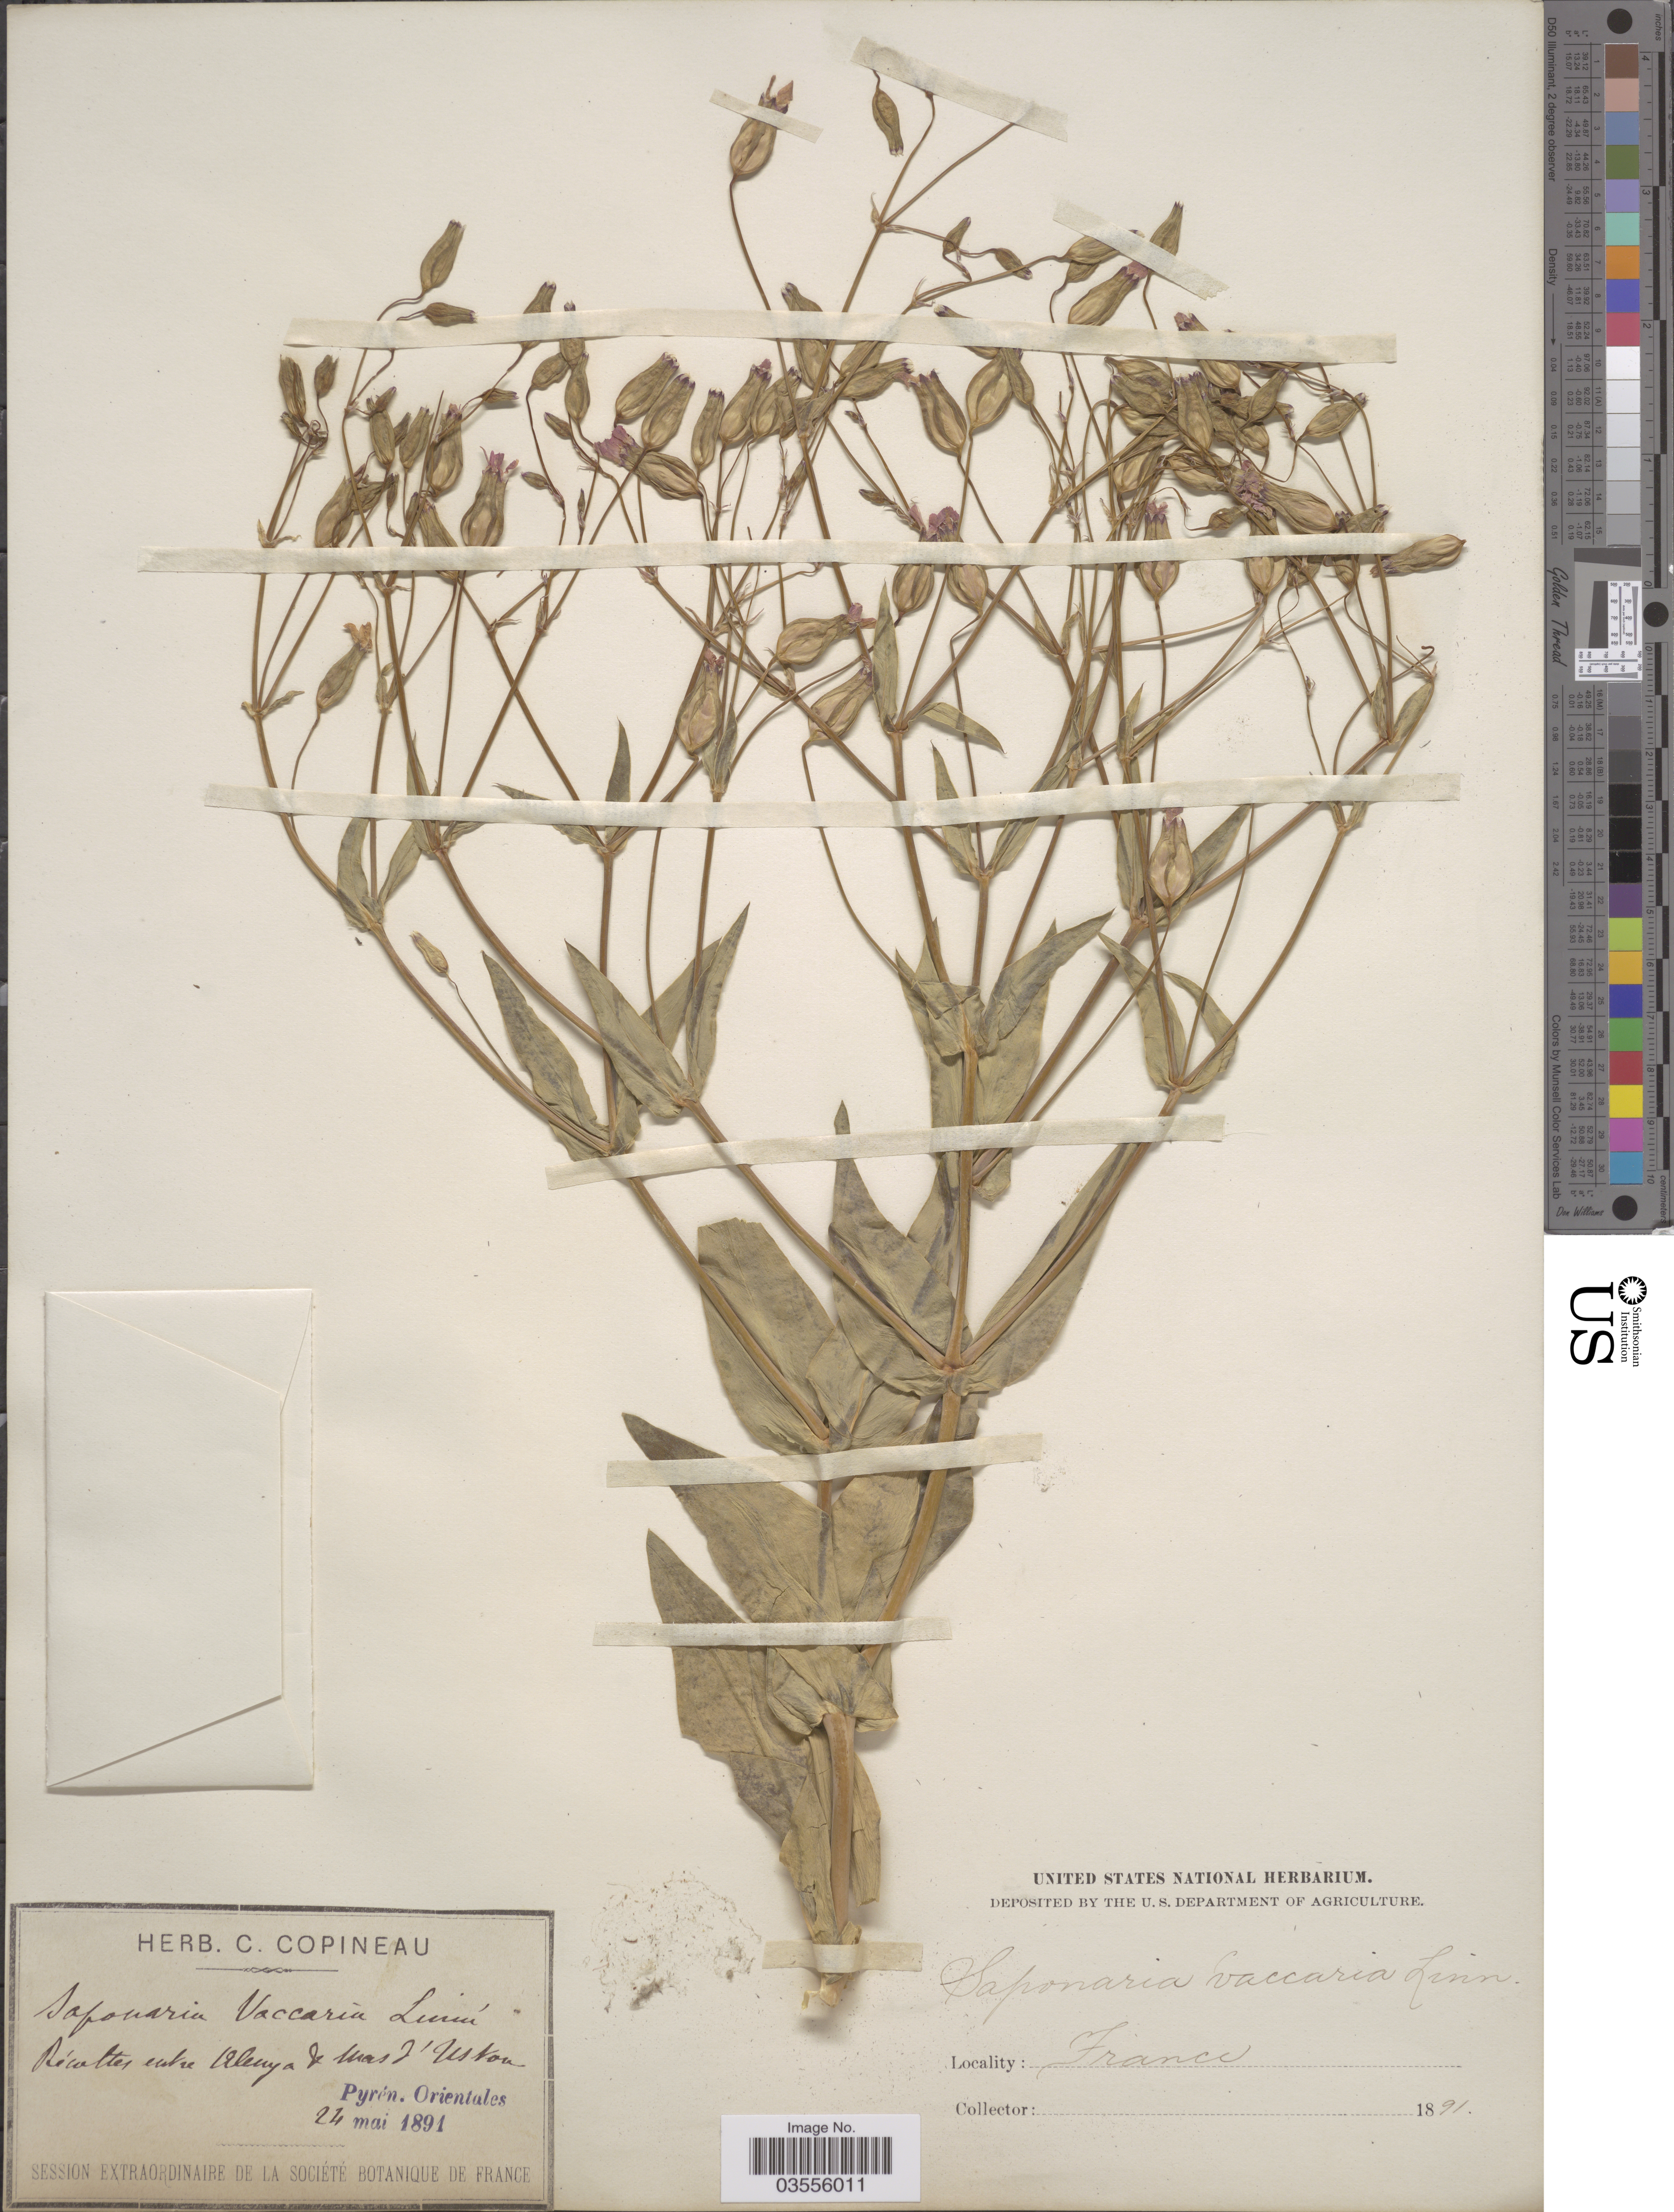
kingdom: Plantae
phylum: Tracheophyta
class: Magnoliopsida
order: Caryophyllales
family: Caryophyllaceae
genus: Vaccaria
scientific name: Vaccaria vulgaris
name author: Host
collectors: ex herb. C. Copineau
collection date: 1891-05-24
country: France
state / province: Occitanie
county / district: Pyrénées-Orientales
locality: Entre Alenya et Mas d'Uston, Pyrén. Orientales